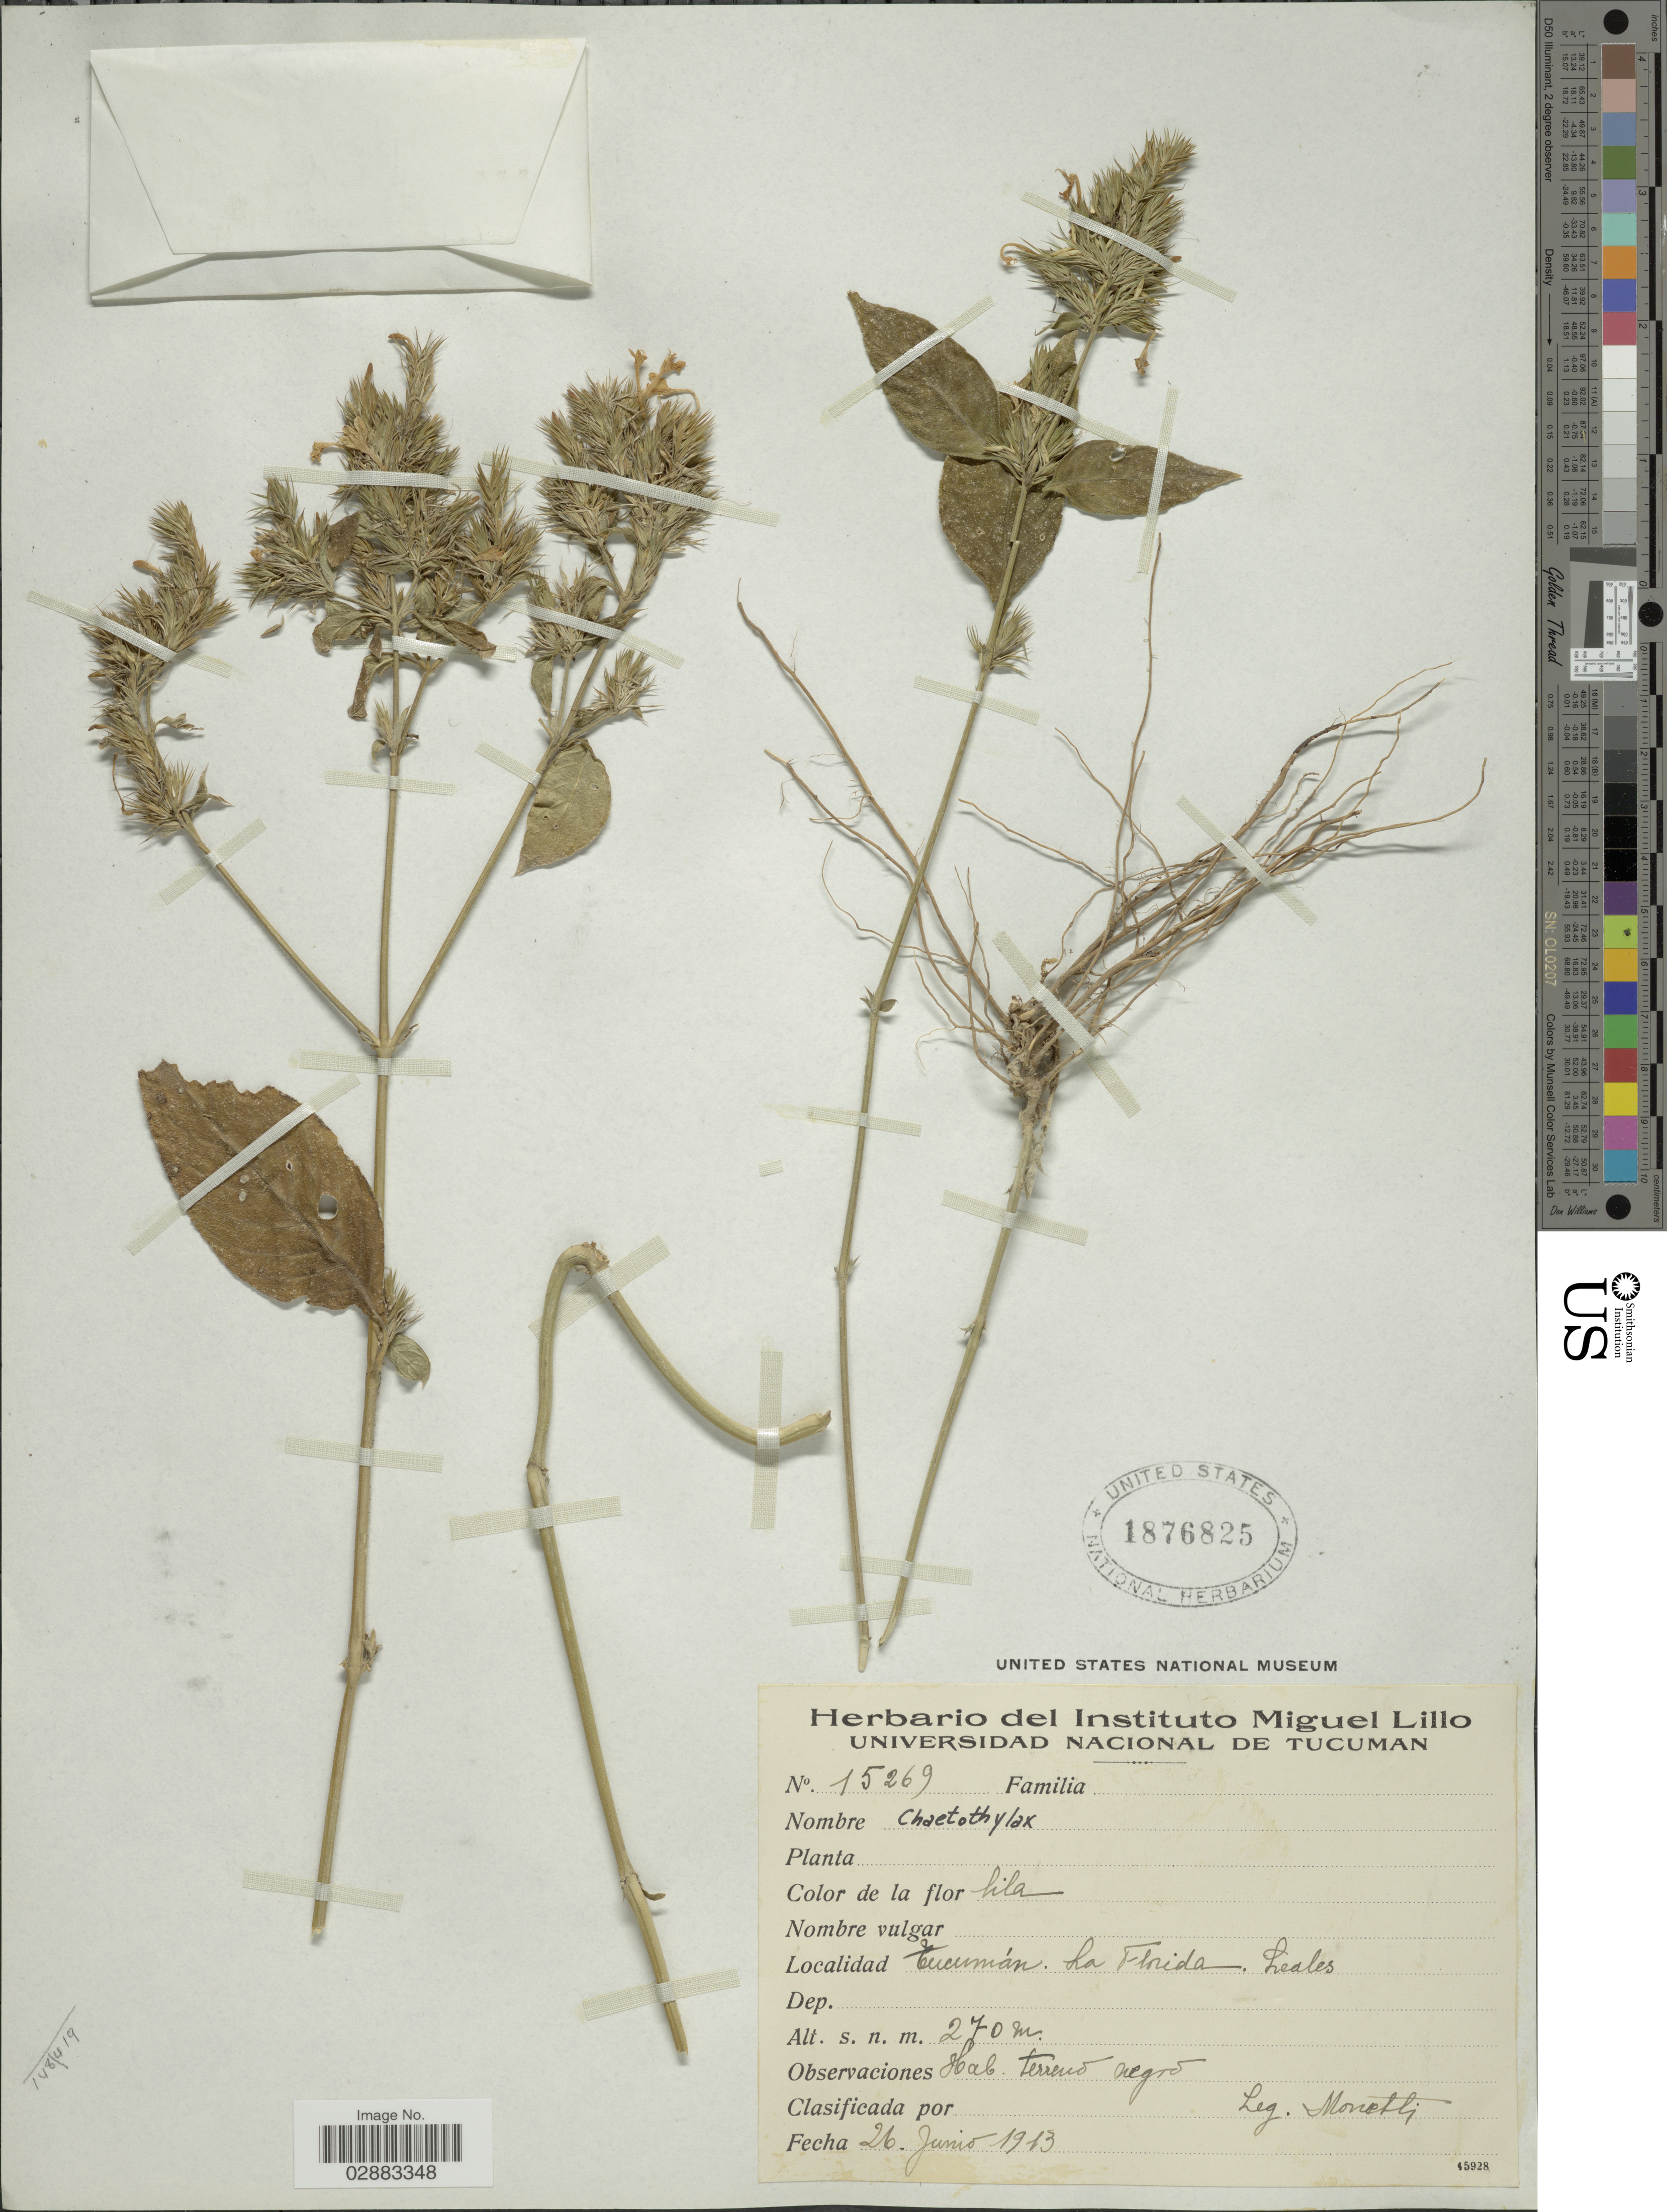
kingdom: Plantae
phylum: Tracheophyta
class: Magnoliopsida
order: Lamiales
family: Acanthaceae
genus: Justicia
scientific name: Justicia goudotii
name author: V.A.W. Graham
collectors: Monetti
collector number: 15269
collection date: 1913-06-26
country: Argentina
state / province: Tucuman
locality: Tucumán. La Florida. Leales.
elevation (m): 270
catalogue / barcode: US 1876825